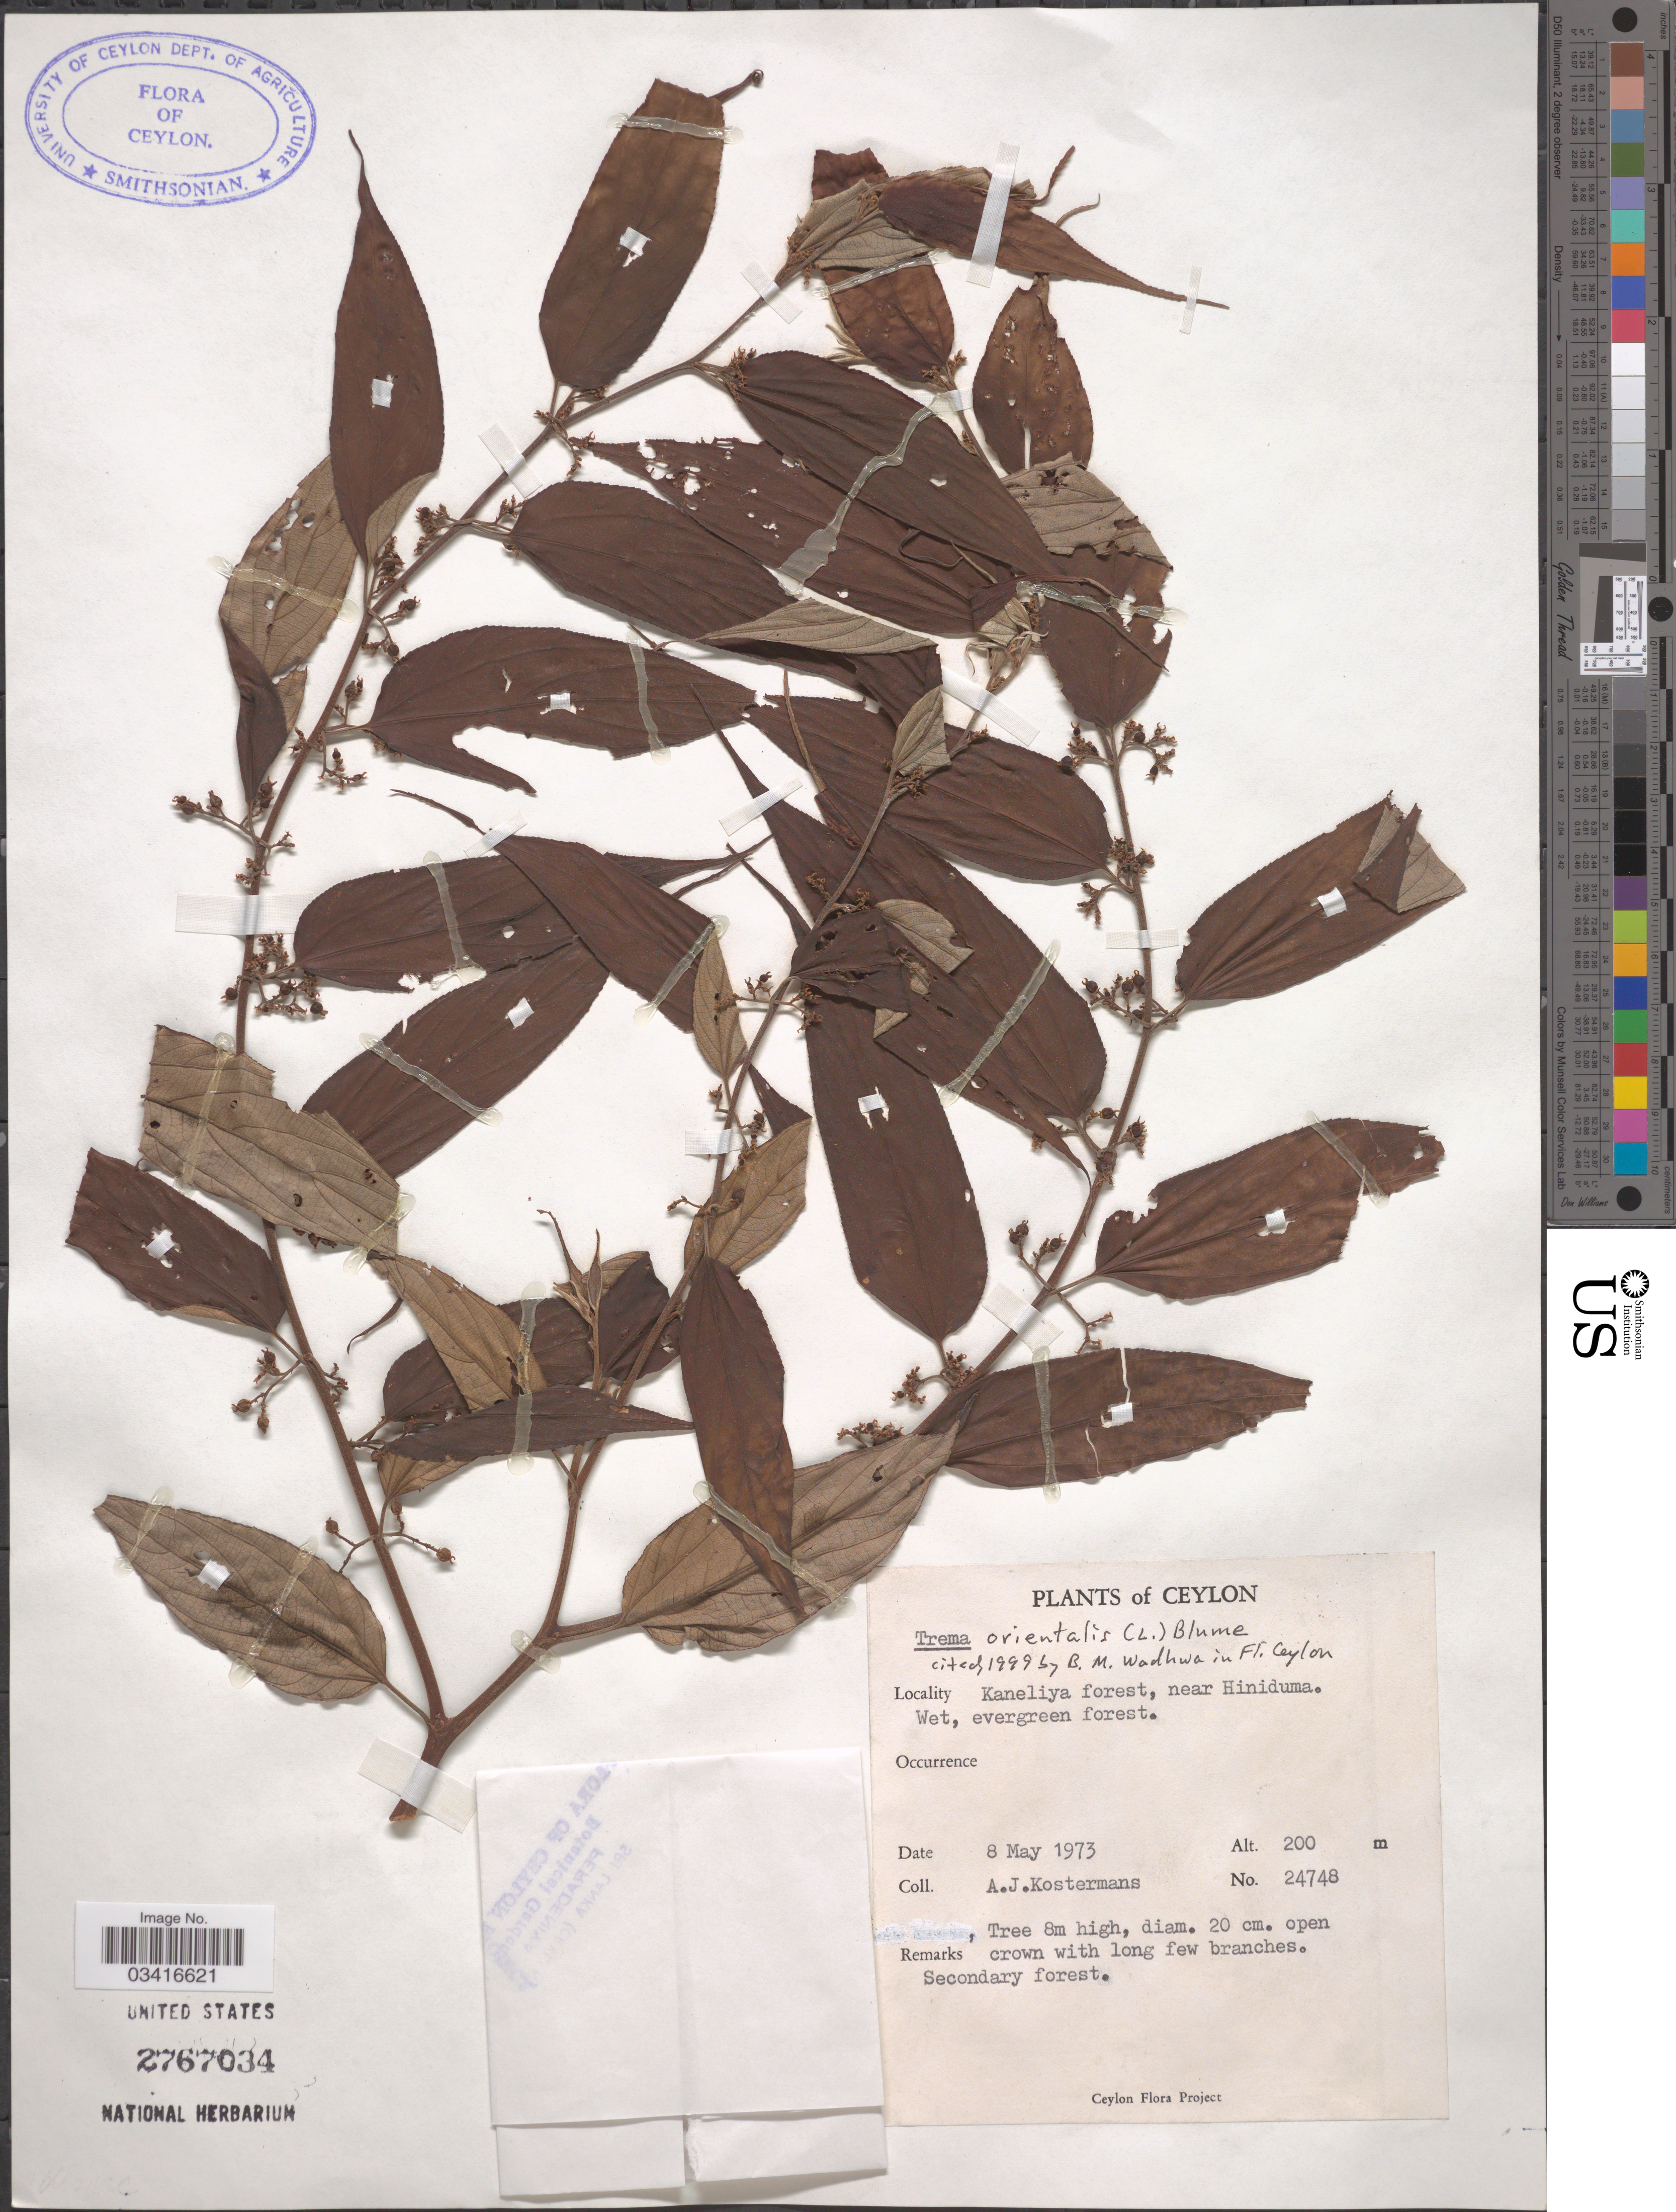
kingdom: Plantae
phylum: Tracheophyta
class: Magnoliopsida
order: Rosales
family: Cannabaceae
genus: Trema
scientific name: Trema orientale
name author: (L.) Blume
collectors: A. J. G. Kostermans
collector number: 24748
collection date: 1973-05-08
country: Sri Lanka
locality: Ceylon. Kaneliya forest, near Hiniduma.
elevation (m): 200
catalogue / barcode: US 2767034